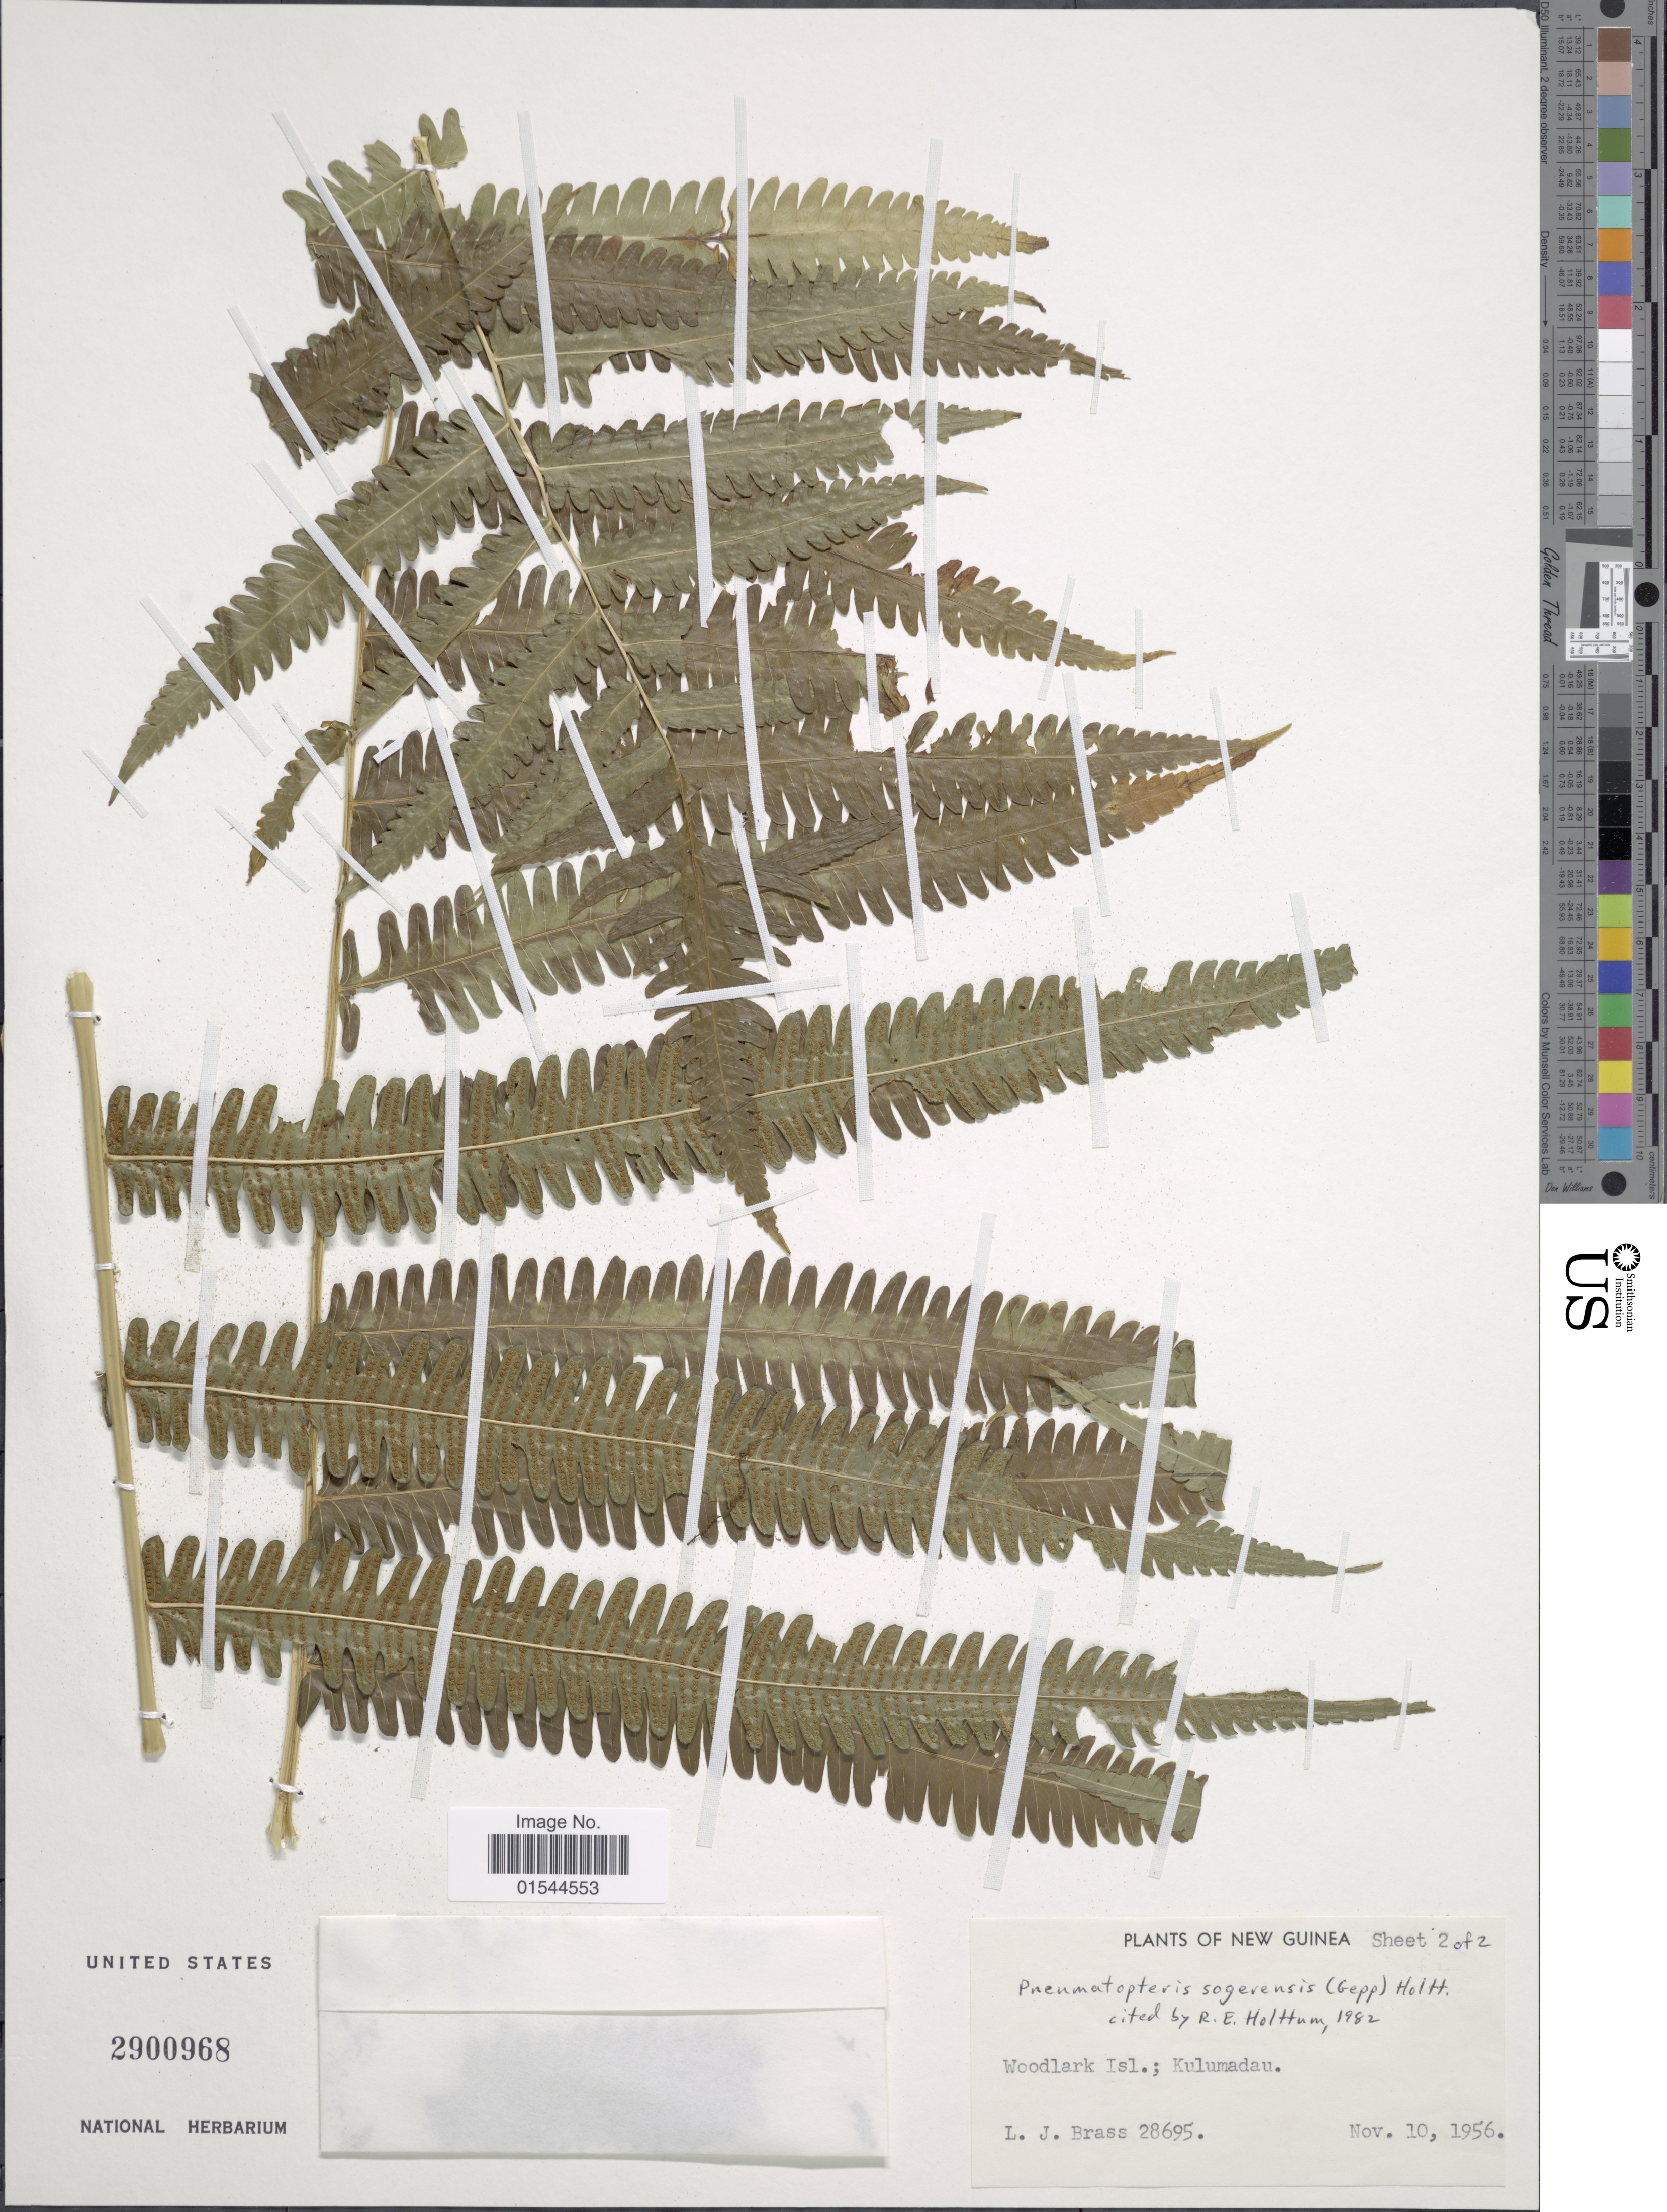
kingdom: Plantae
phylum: Tracheophyta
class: Polypodiopsida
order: Polypodiales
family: Thelypteridaceae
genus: Pneumatopteris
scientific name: Pneumatopteris sogerensis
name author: (A. Gepp) Holttum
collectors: L. J. Brass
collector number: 28695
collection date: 1956-11-10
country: Papua New Guinea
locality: New Guinea, Woodlark Isl.; Kulumadau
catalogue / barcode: US 2900968